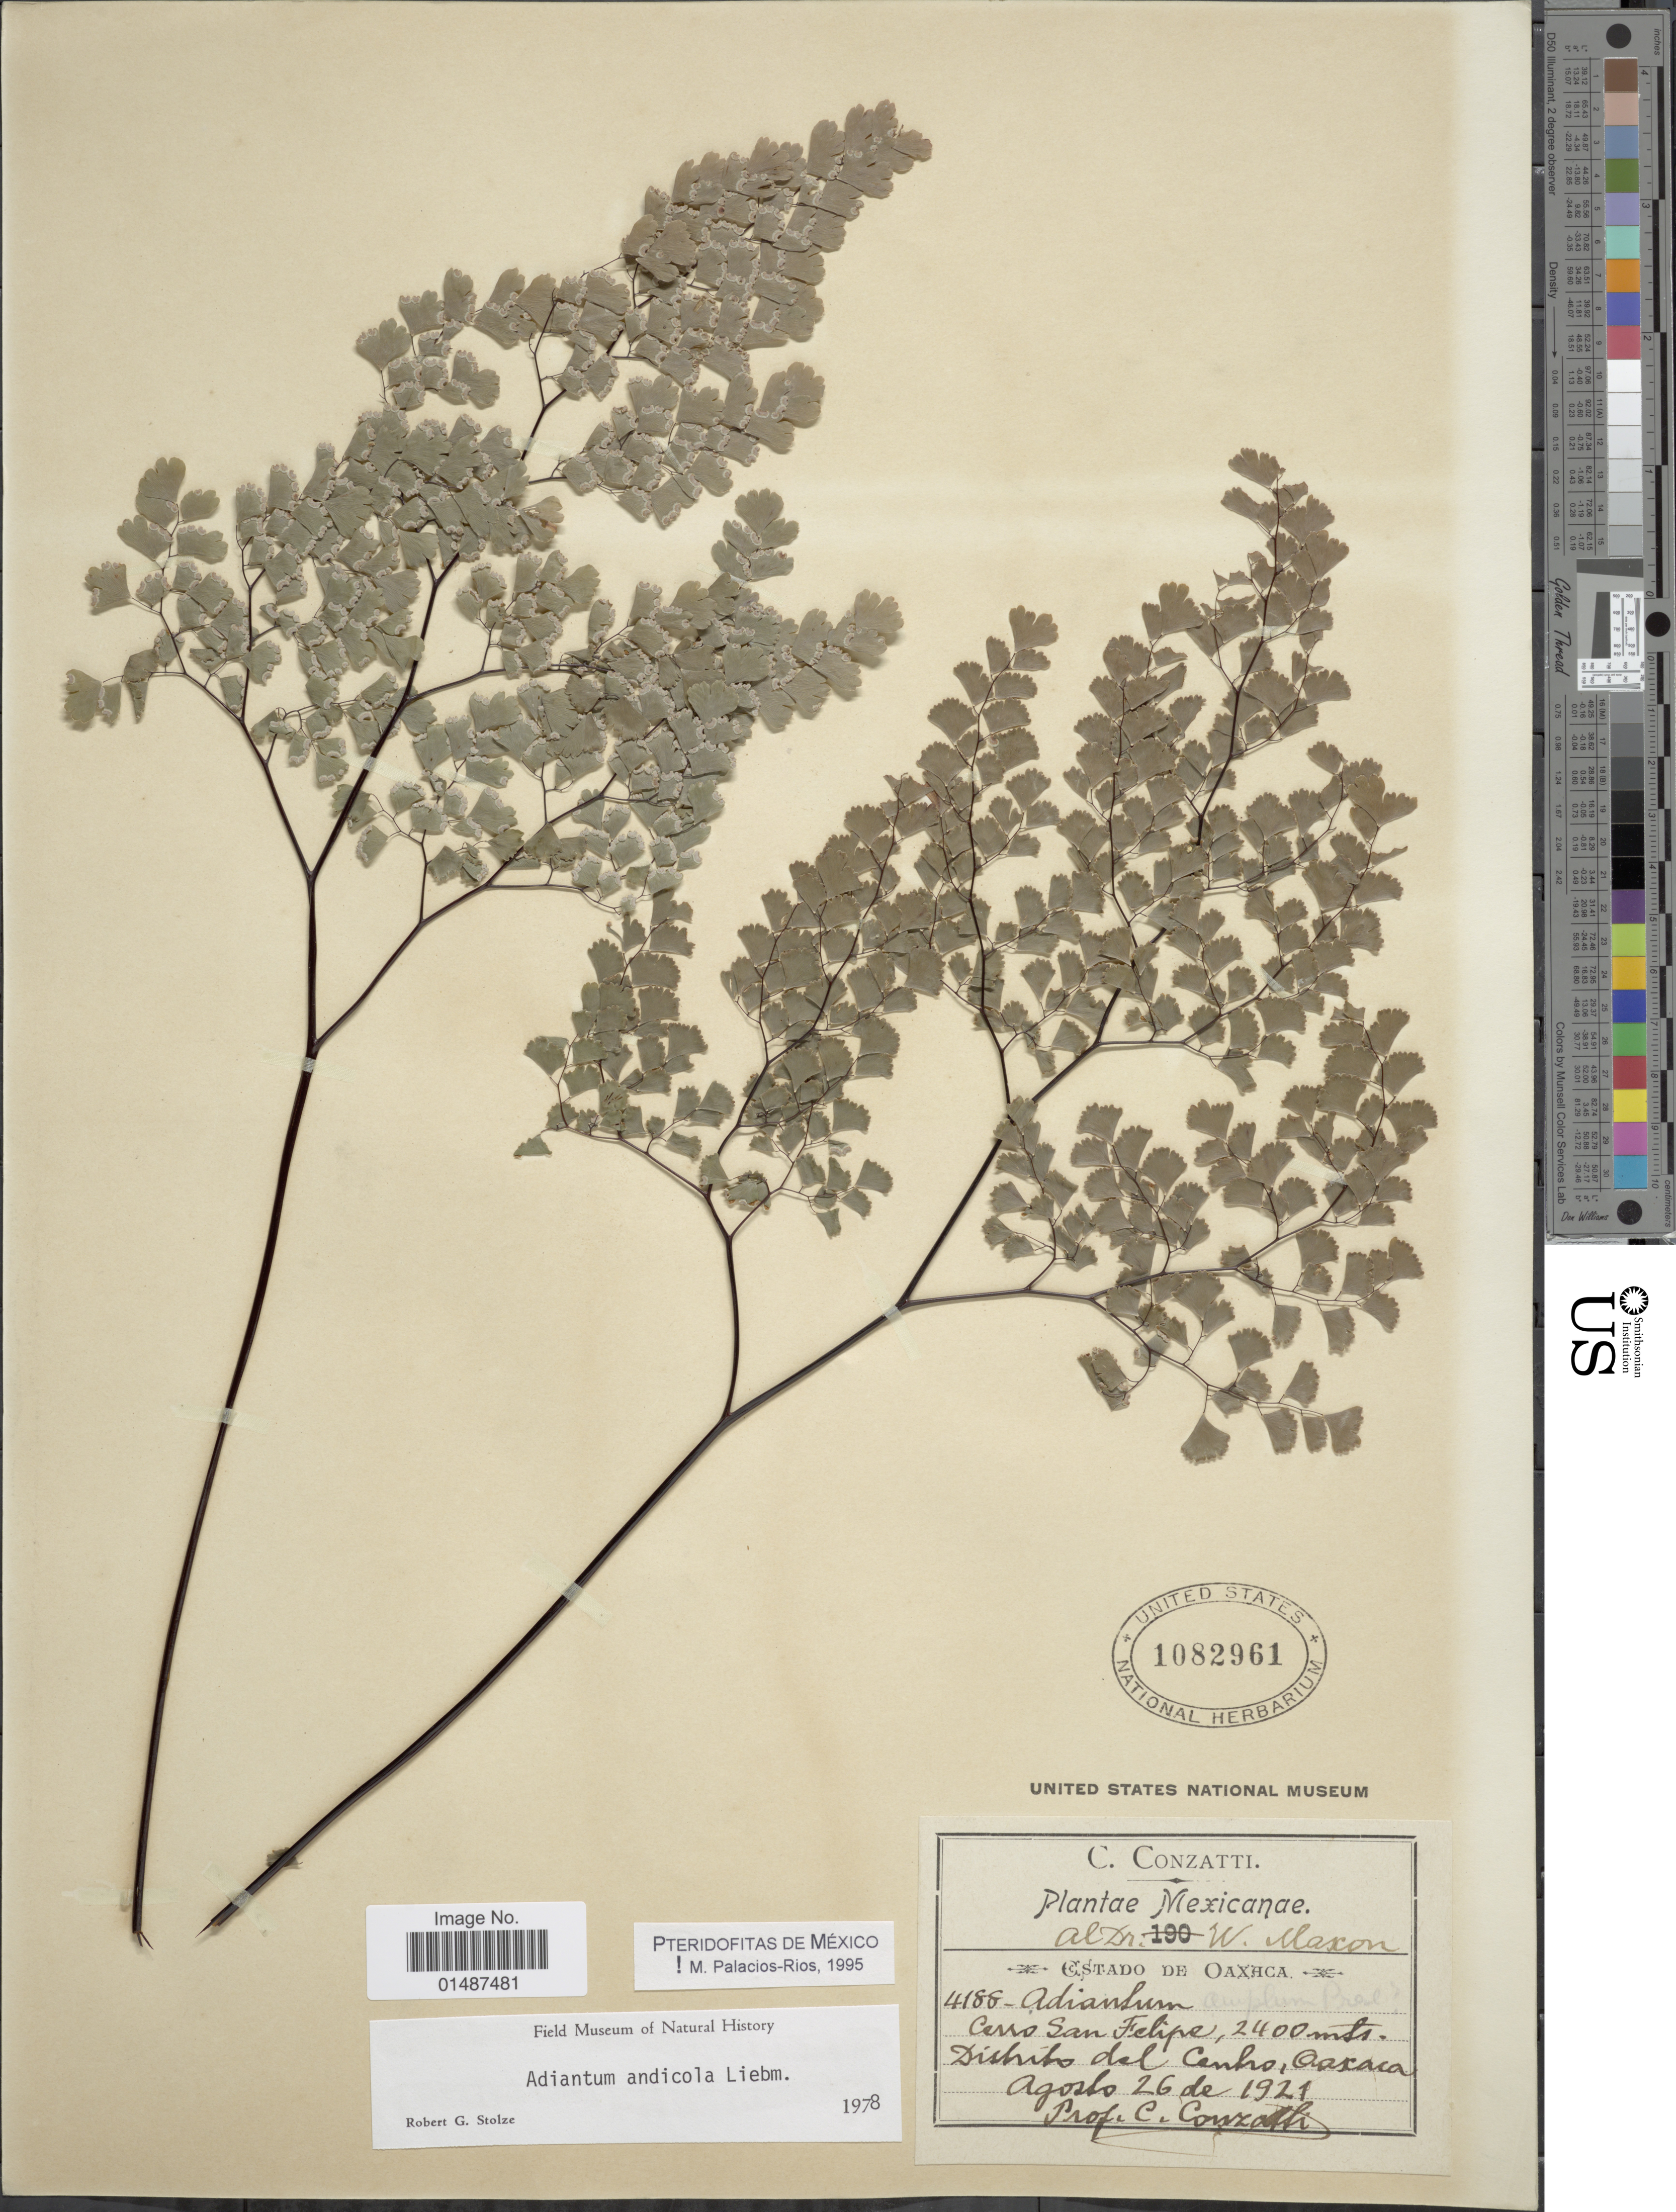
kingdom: Plantae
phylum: Tracheophyta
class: Polypodiopsida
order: Polypodiales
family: Pteridaceae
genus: Adiantum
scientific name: Adiantum andicola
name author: Liebm.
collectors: C. Conzalli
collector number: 4188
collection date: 1921-08-26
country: Mexico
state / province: Oaxaca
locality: Cerro San Felipe, Distrito del Centro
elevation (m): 2400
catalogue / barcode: US 1082961